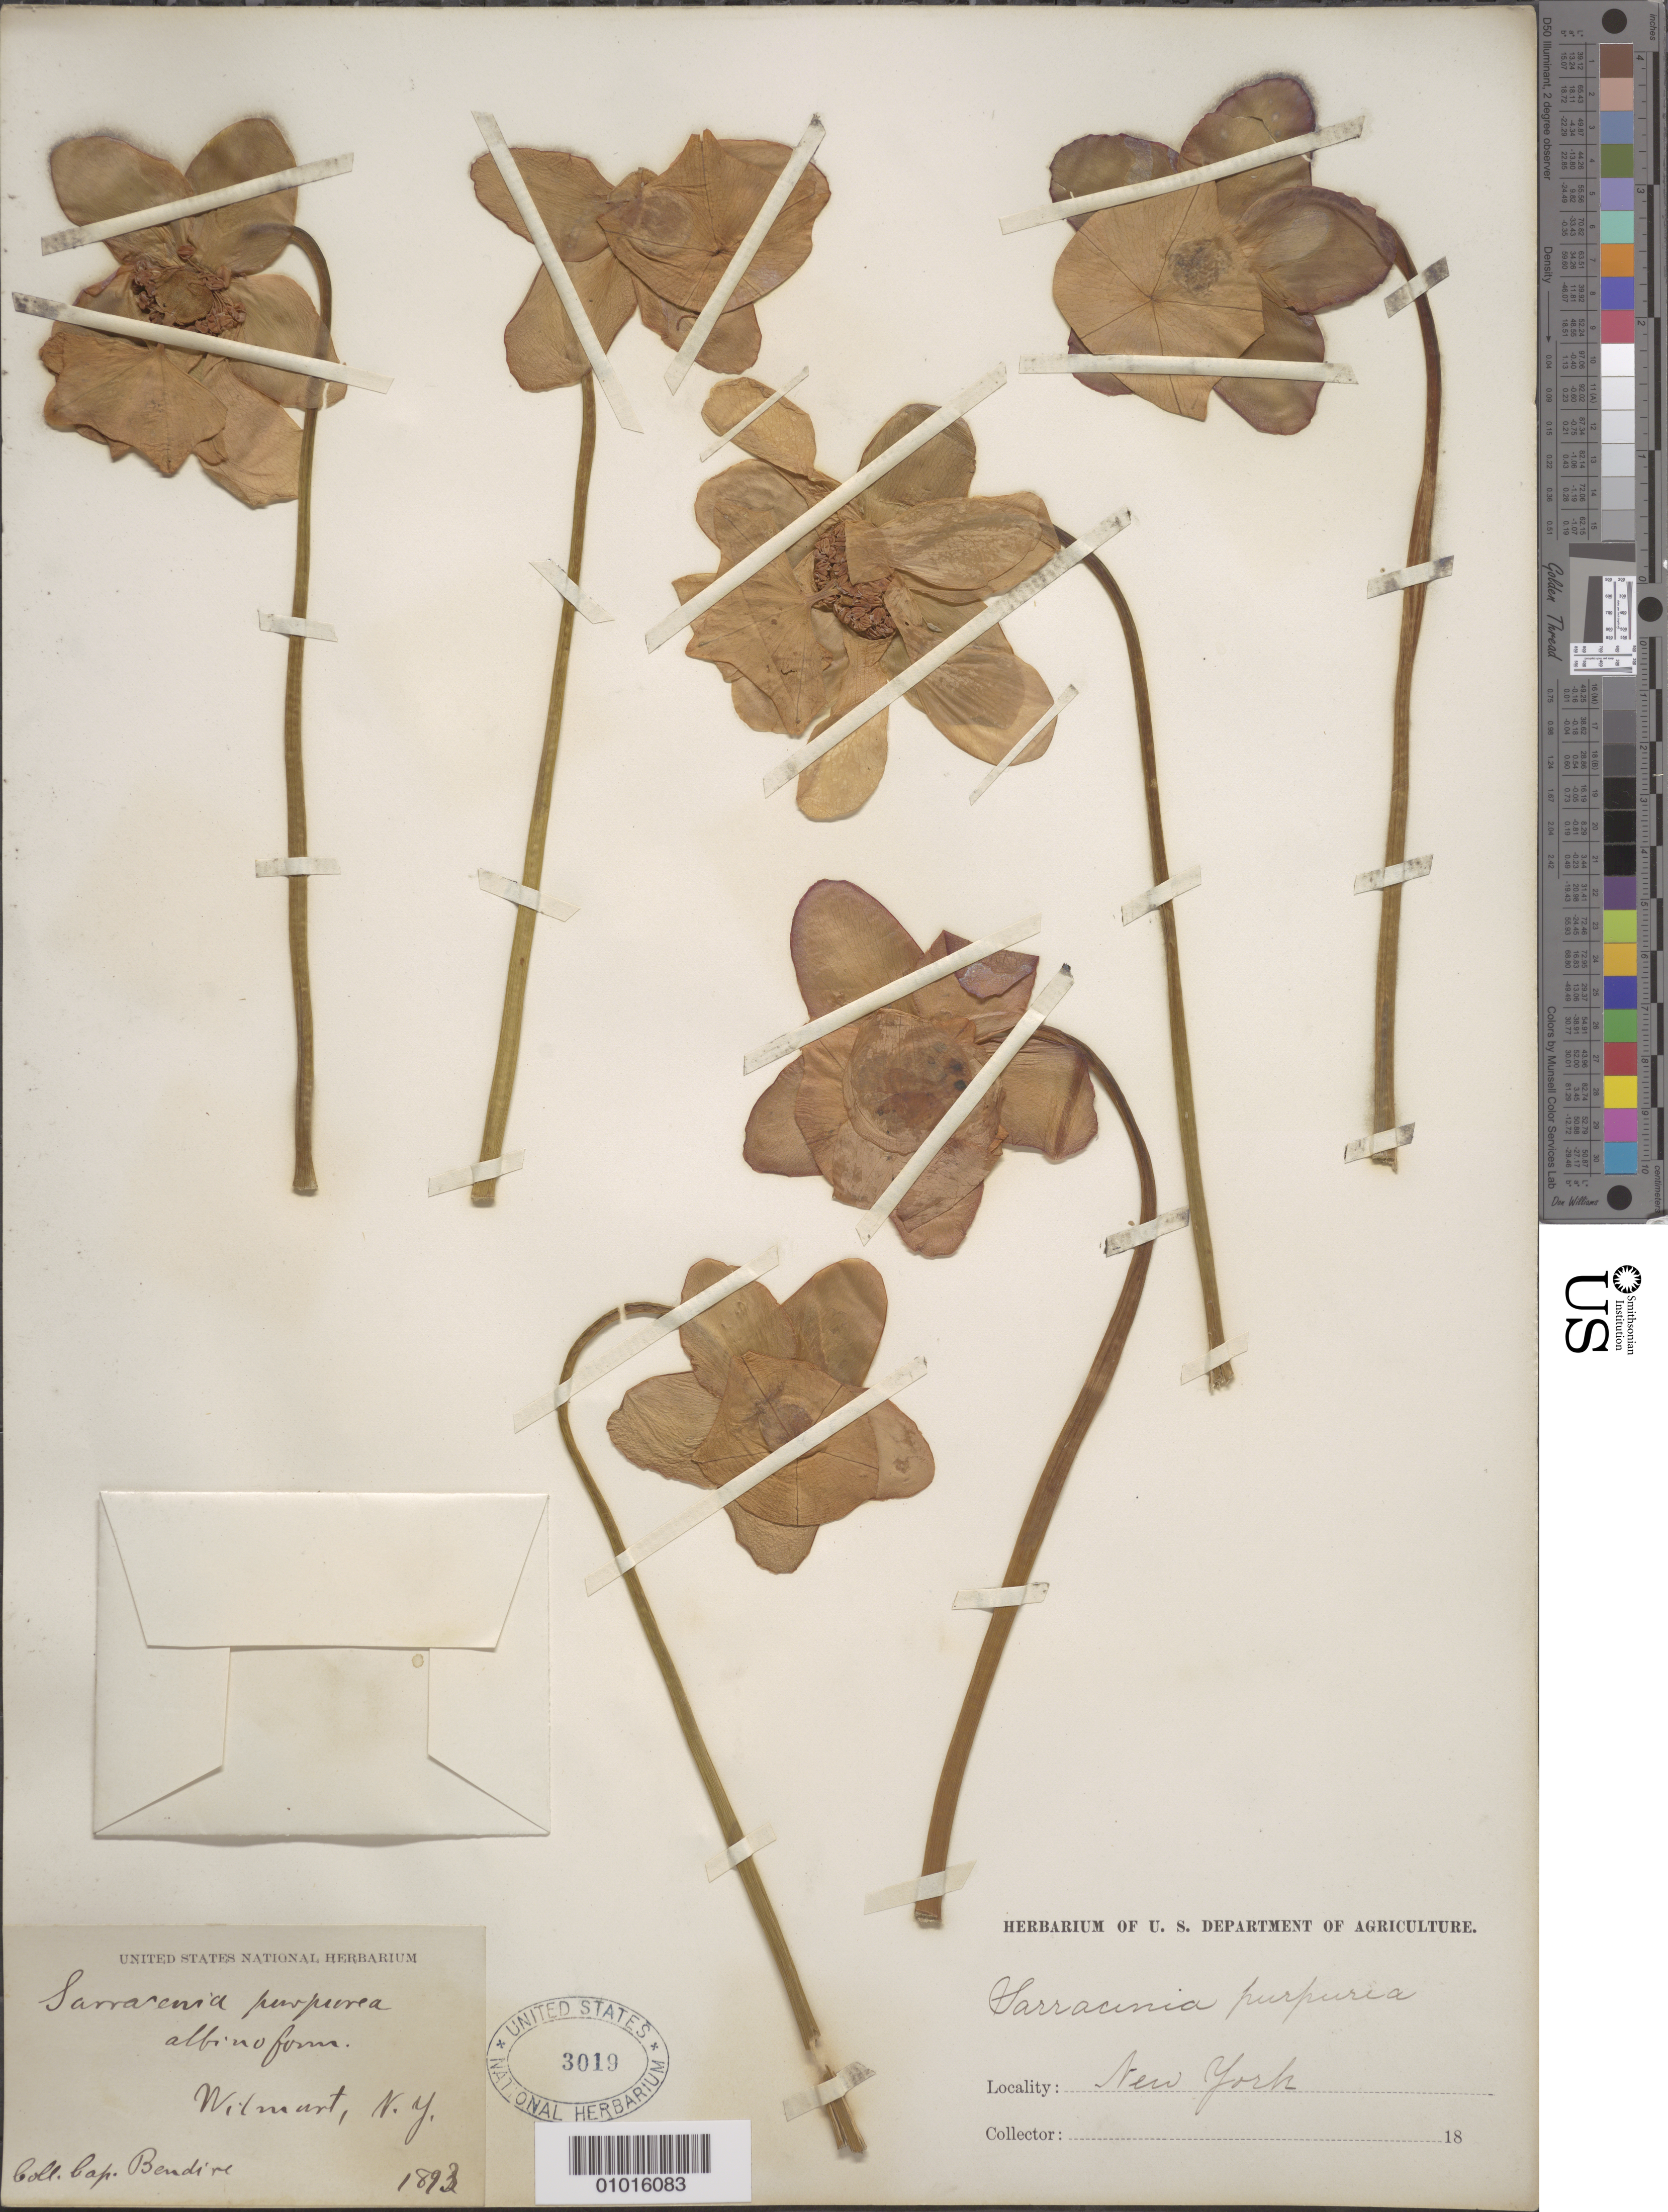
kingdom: Plantae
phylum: Tracheophyta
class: Magnoliopsida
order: Ericales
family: Sarraceniaceae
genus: Sarracenia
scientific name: Sarracenia purpurea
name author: L.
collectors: C. Bendire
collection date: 1893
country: United States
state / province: New York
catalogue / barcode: US 3019